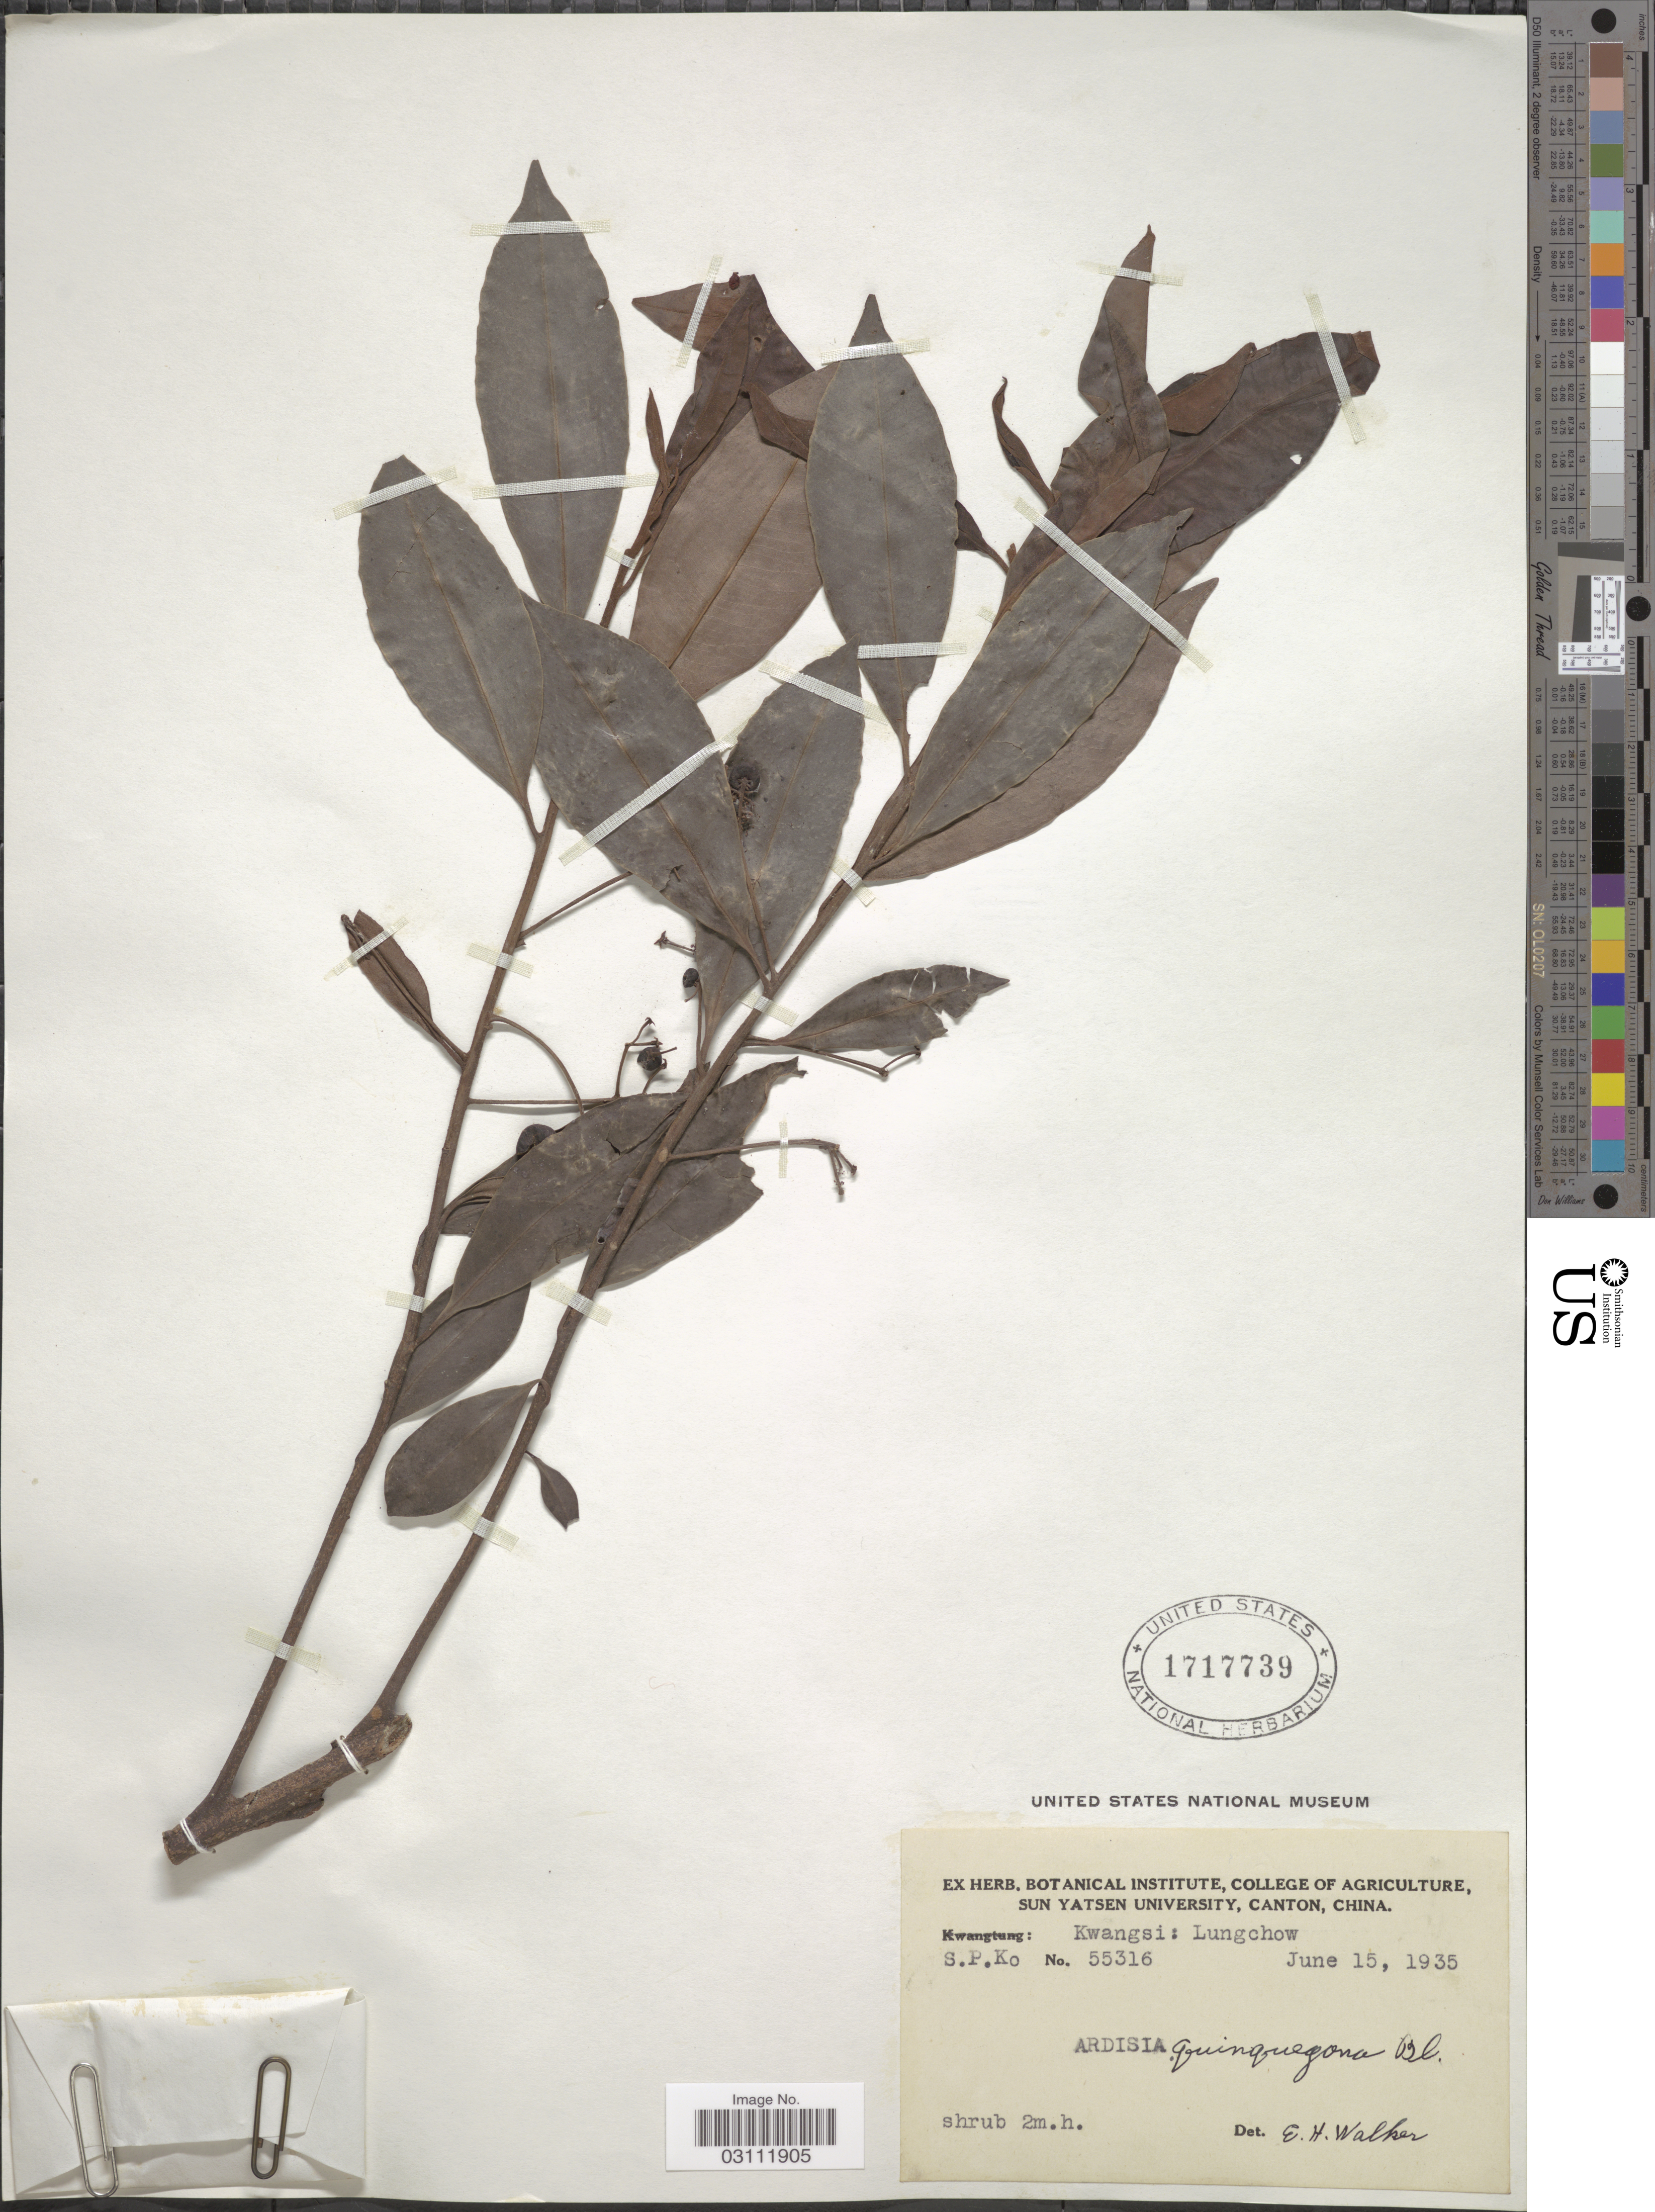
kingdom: Plantae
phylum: Tracheophyta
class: Magnoliopsida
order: Ericales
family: Primulaceae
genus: Ardisia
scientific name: Ardisia quinquegona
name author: Blume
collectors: S. P. Ko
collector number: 55316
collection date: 1935-06-15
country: China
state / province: Guangxi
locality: Kwangsi: Lungchow.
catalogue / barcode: US 1717739